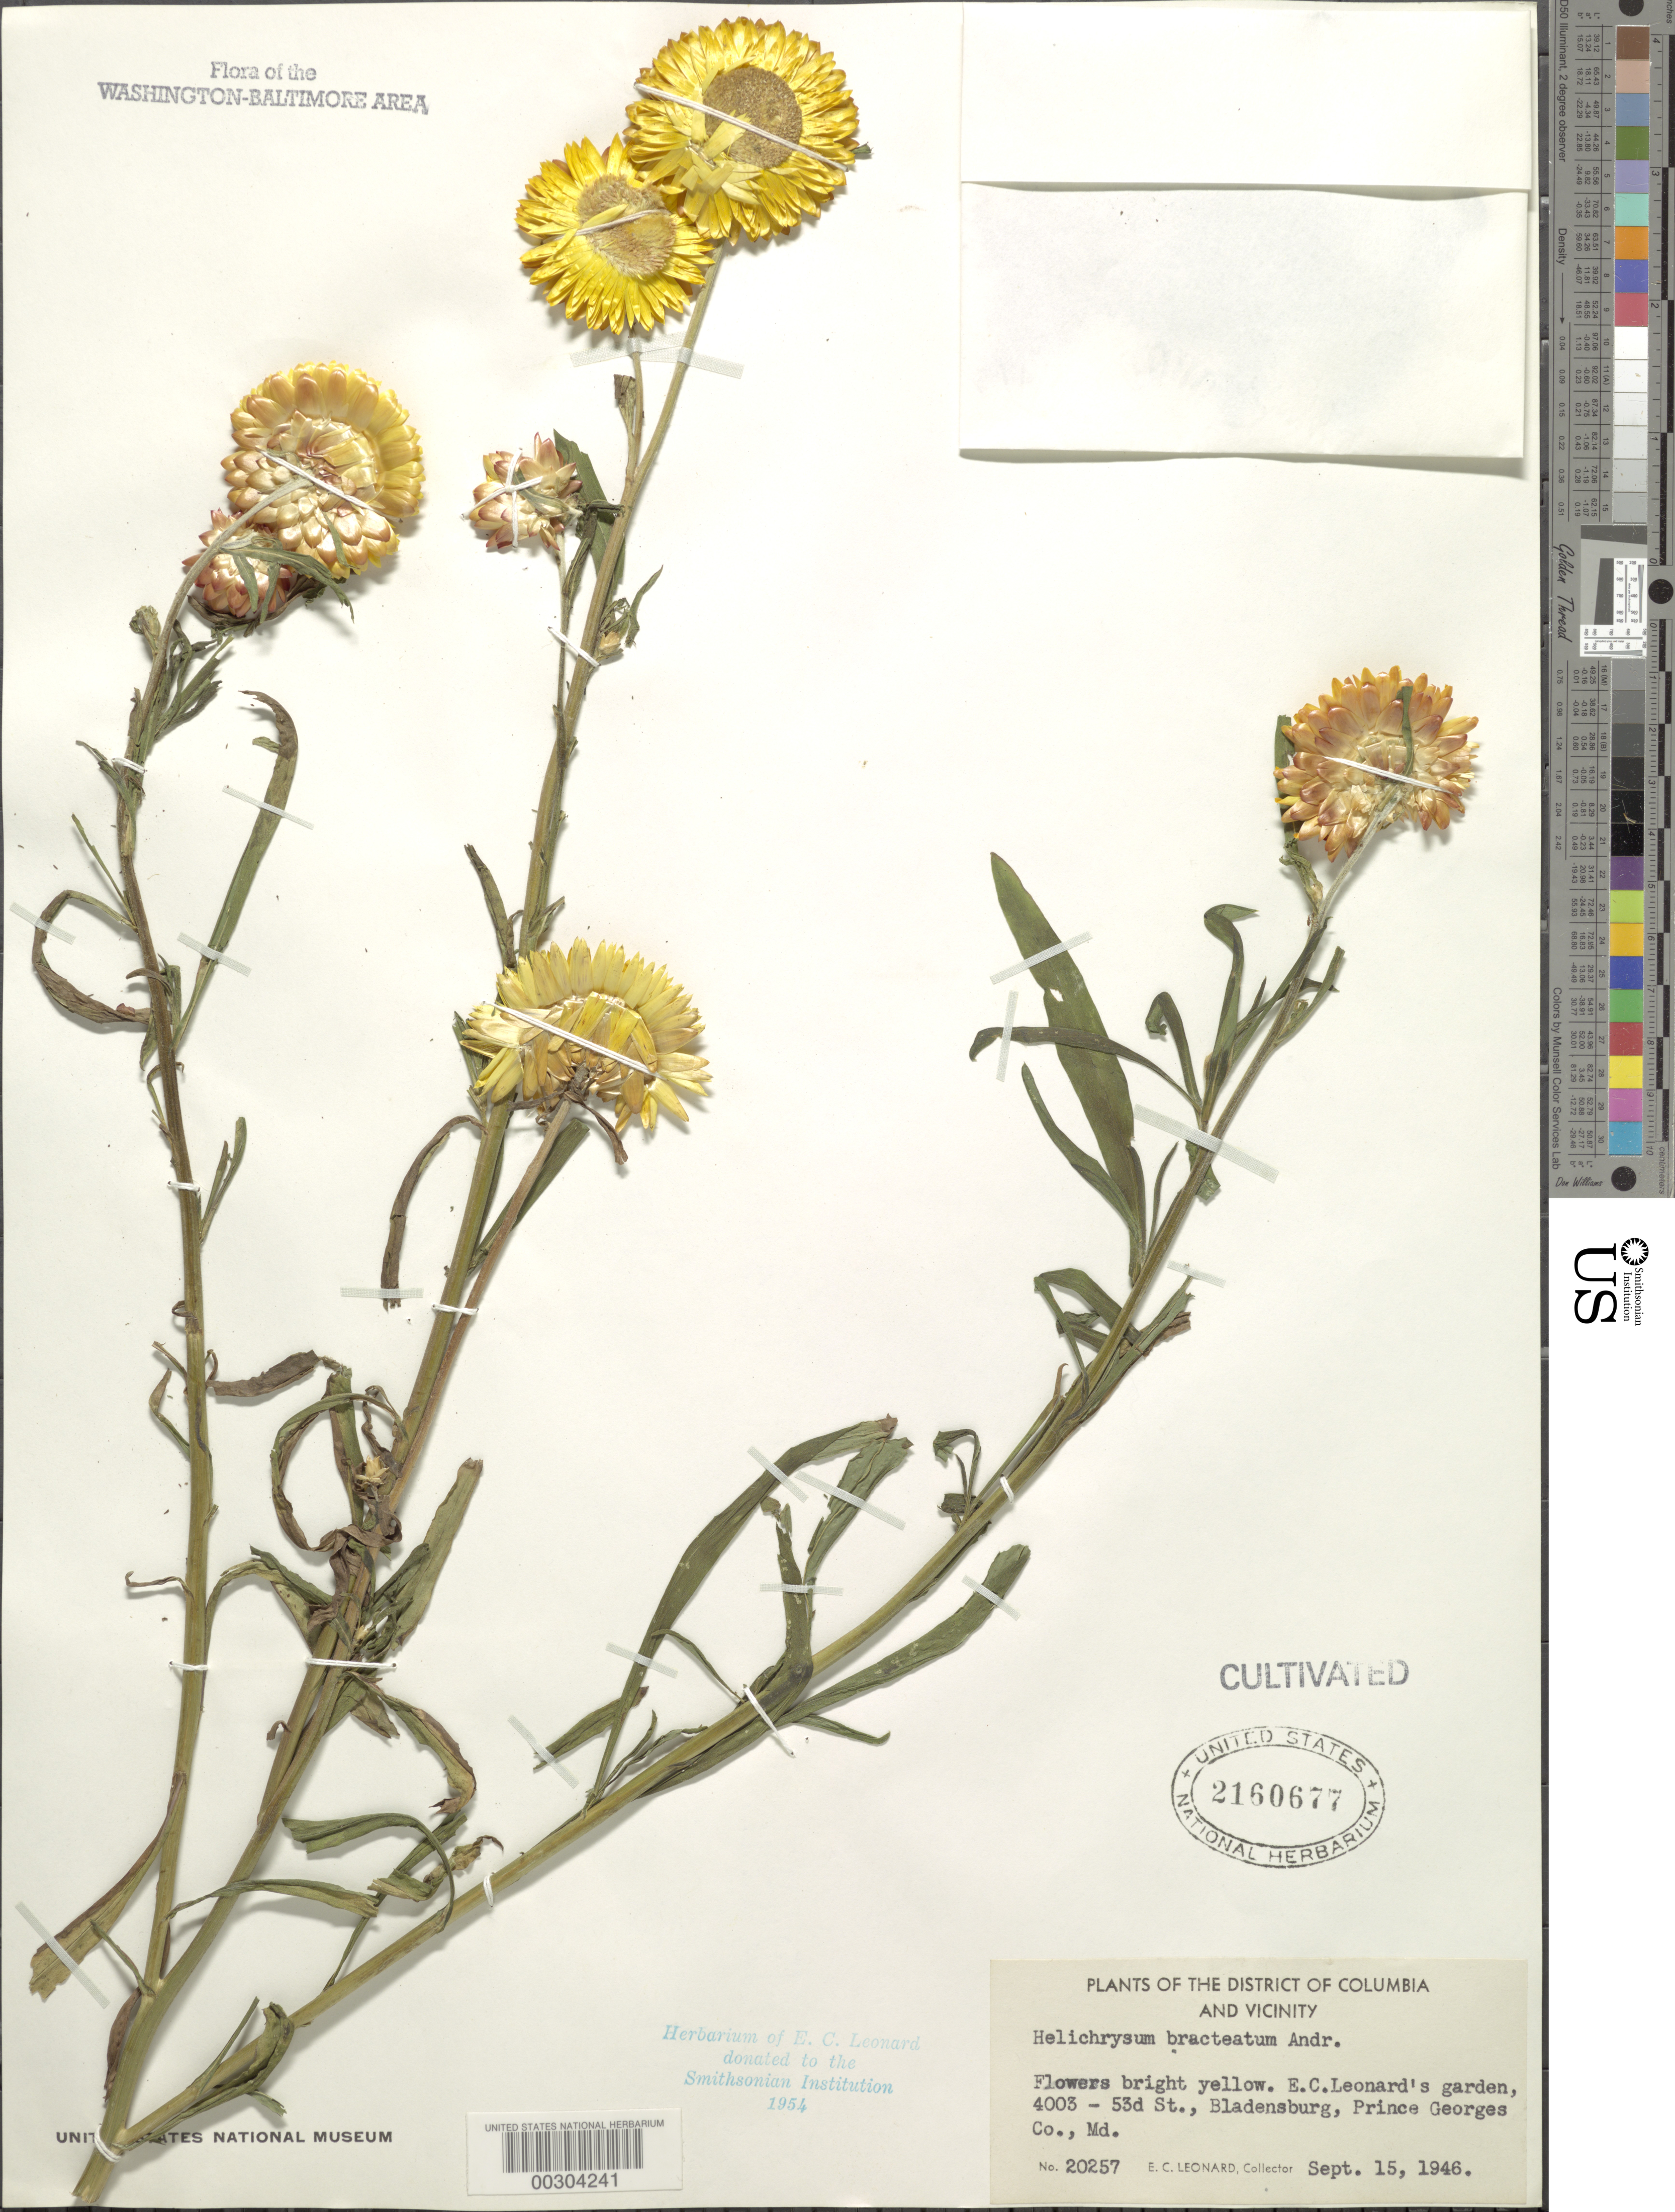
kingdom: Plantae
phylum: Tracheophyta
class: Magnoliopsida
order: Asterales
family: Asteraceae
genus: Helichrysum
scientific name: Helichrysum bracteatum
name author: (Vent.) Haw.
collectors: E. C. Leonard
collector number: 20257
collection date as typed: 15 Sep 1946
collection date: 1946-09-15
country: United States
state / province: Maryland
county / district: Prince George's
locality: Bladensburg, 4003 53d St, E.C. Leonard's garden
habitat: Garden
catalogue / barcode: US 2160677